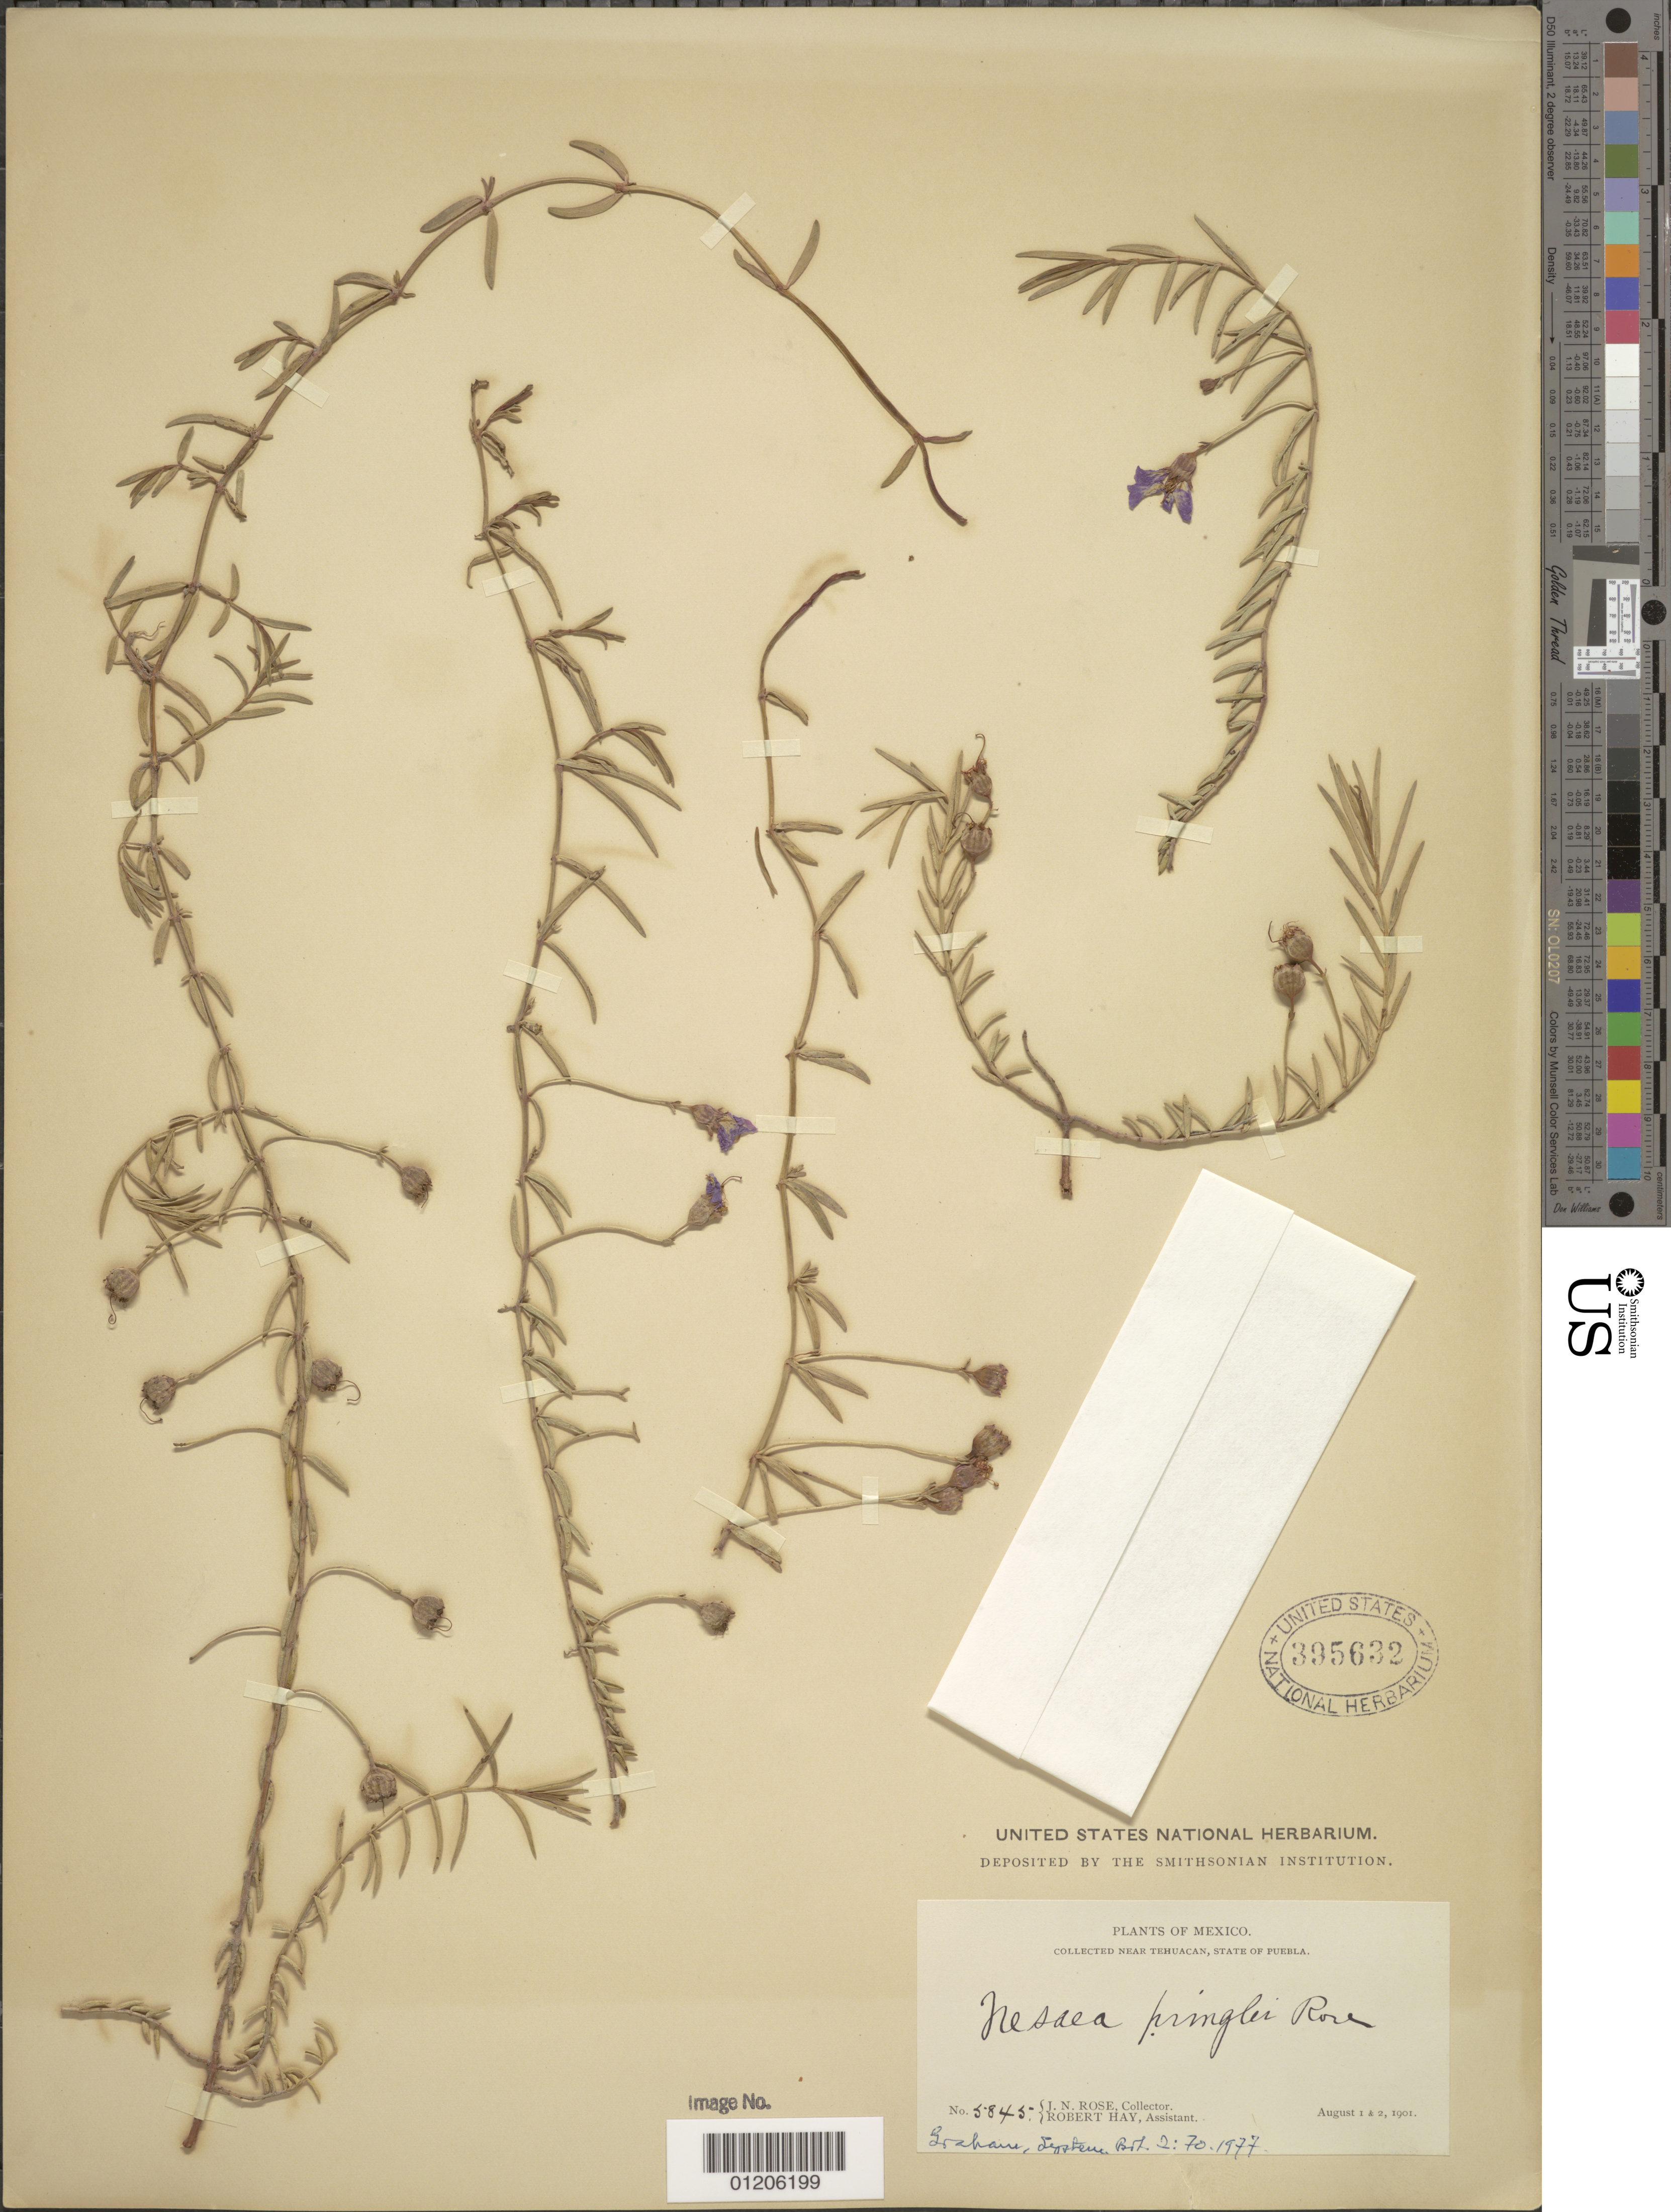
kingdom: Plantae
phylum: Tracheophyta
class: Magnoliopsida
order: Myrtales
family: Lythraceae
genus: Ammannia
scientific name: Ammannia pringlei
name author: (Rose) S.A. Graham & Gandhi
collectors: J. N. Rose & R. H. Hay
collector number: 5845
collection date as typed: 01 Aug 1901 and 02 Aug 1901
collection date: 1901-08-01,1901-08-02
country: Mexico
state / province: Puebla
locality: Near Tehuacan.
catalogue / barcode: US 395632